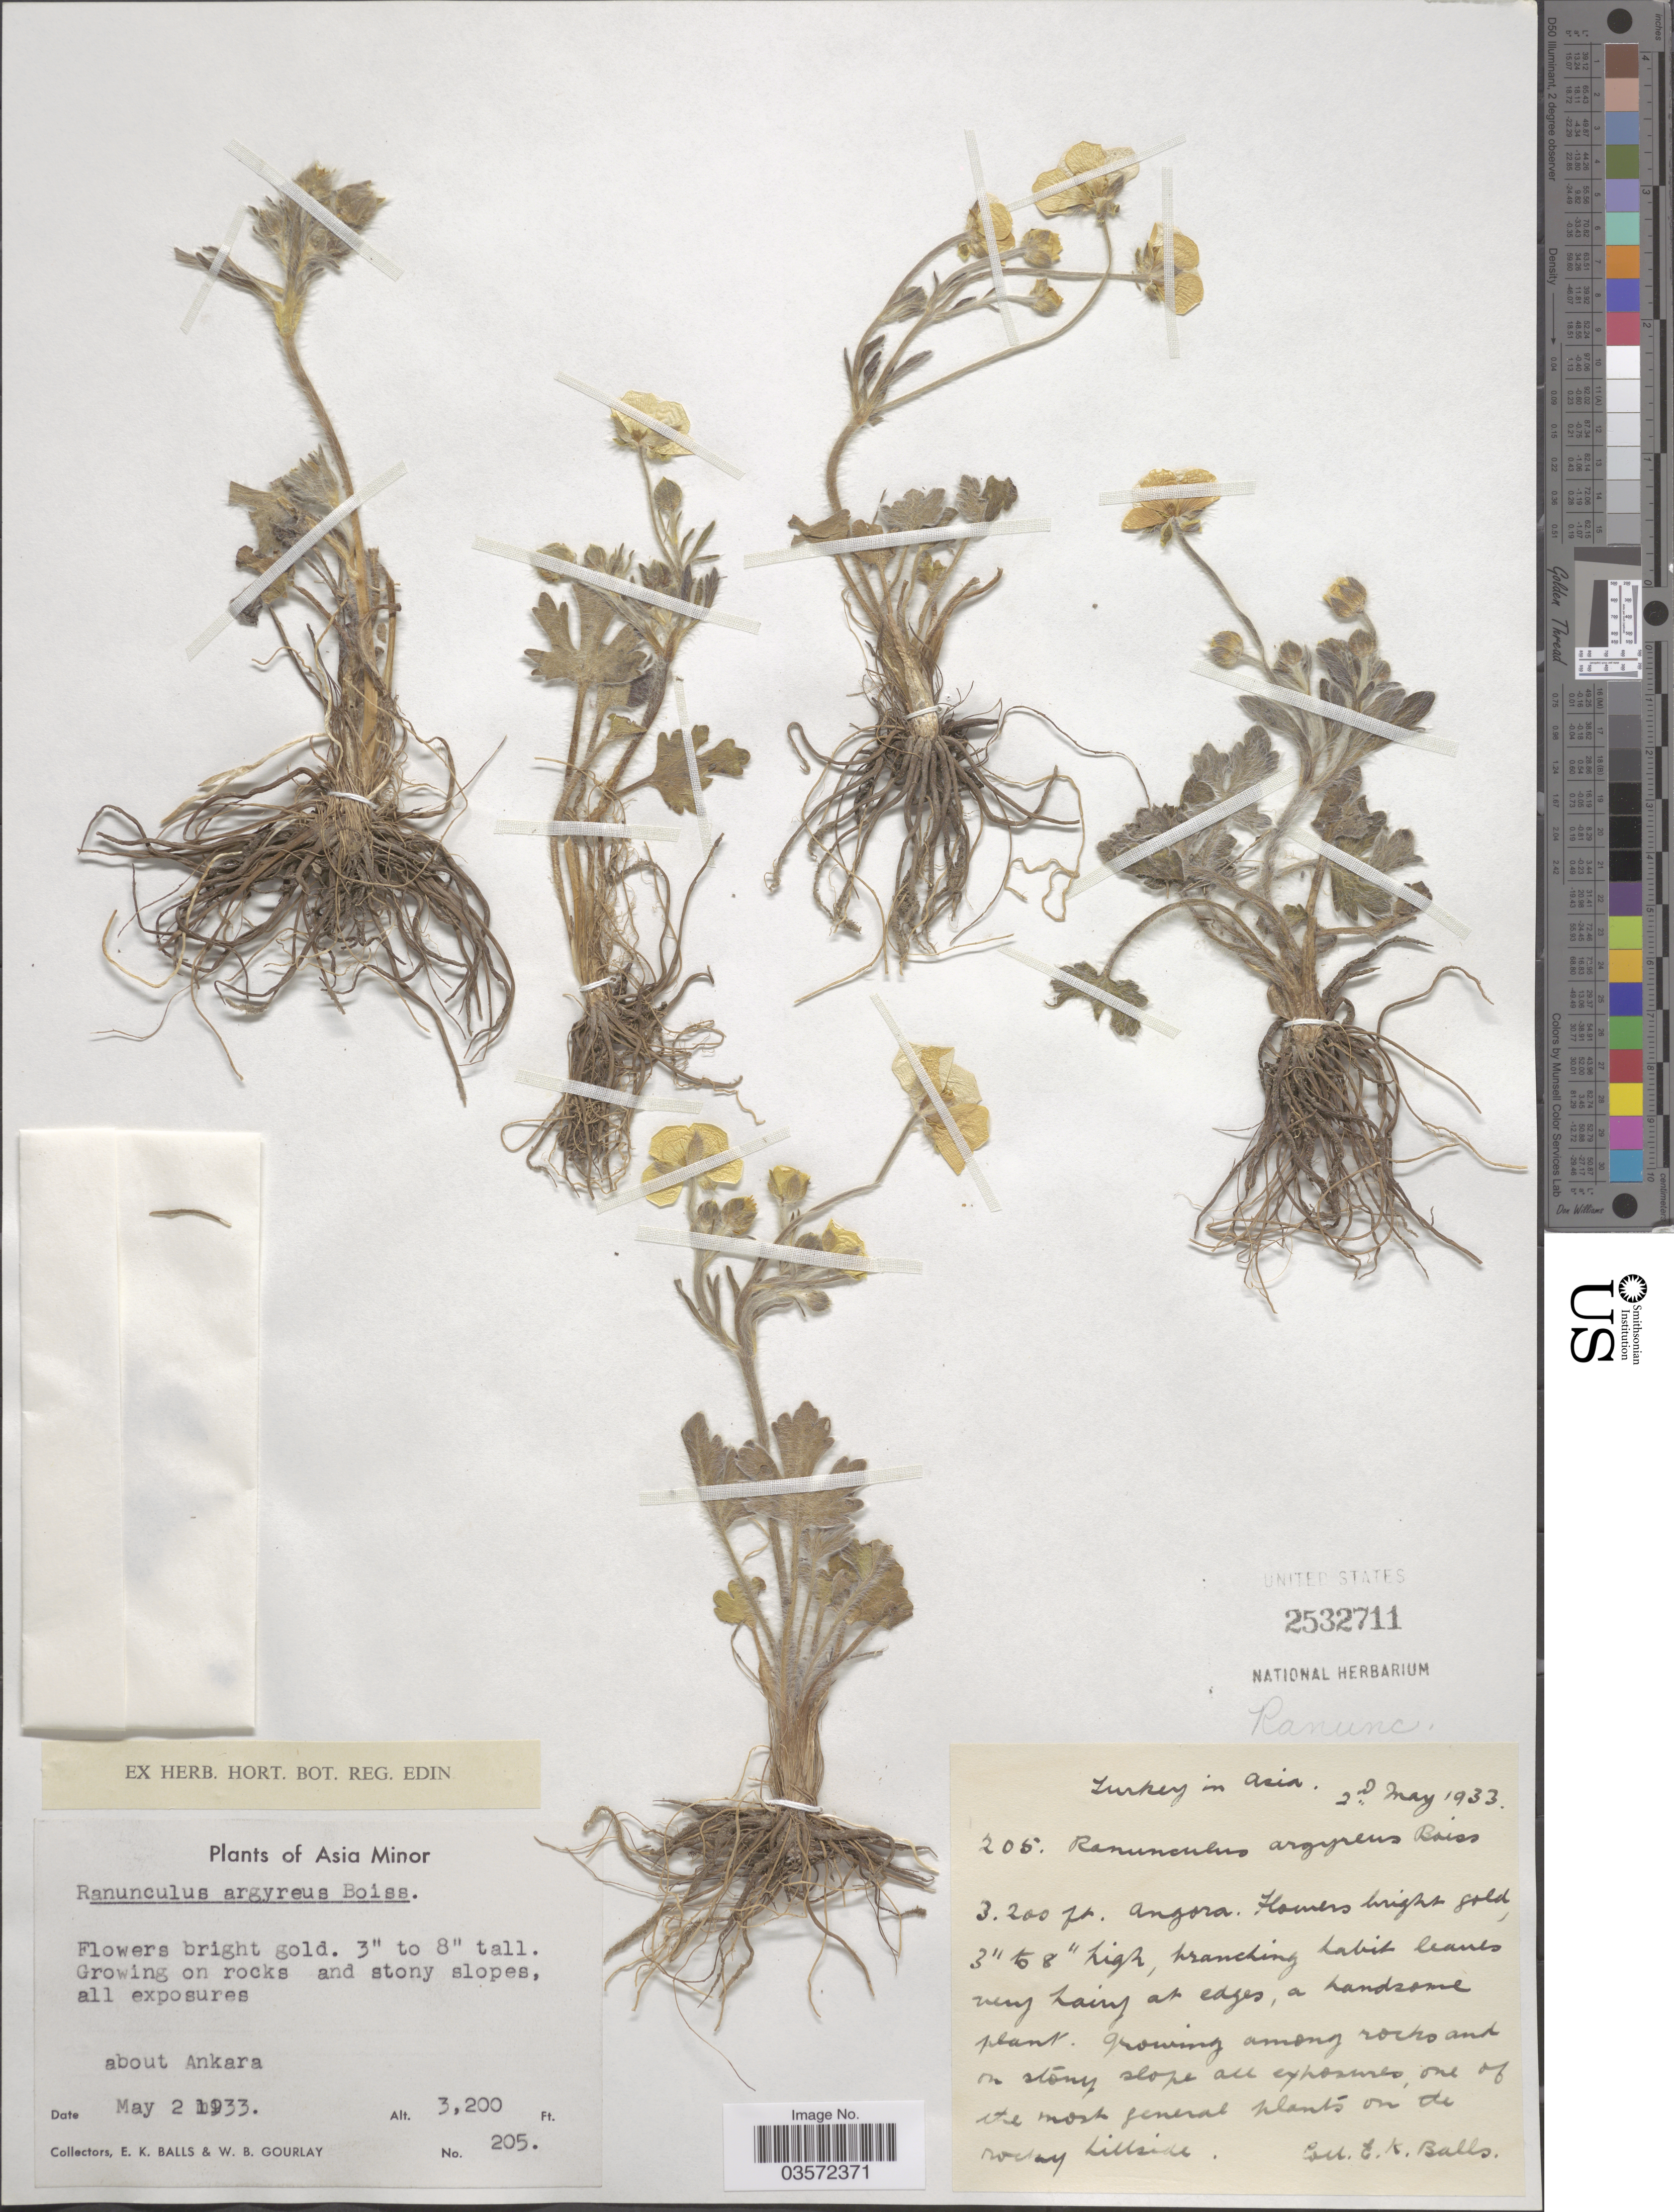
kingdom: Plantae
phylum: Tracheophyta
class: Magnoliopsida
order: Ranunculales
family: Ranunculaceae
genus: Ranunculus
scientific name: Ranunculus argyreus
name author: Boiss.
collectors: E. K. Balls & W. B. Gourlay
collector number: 205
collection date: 1933-05-02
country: Turkey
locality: Turkey in Asia. About Ankara.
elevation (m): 975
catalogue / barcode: US 2532711